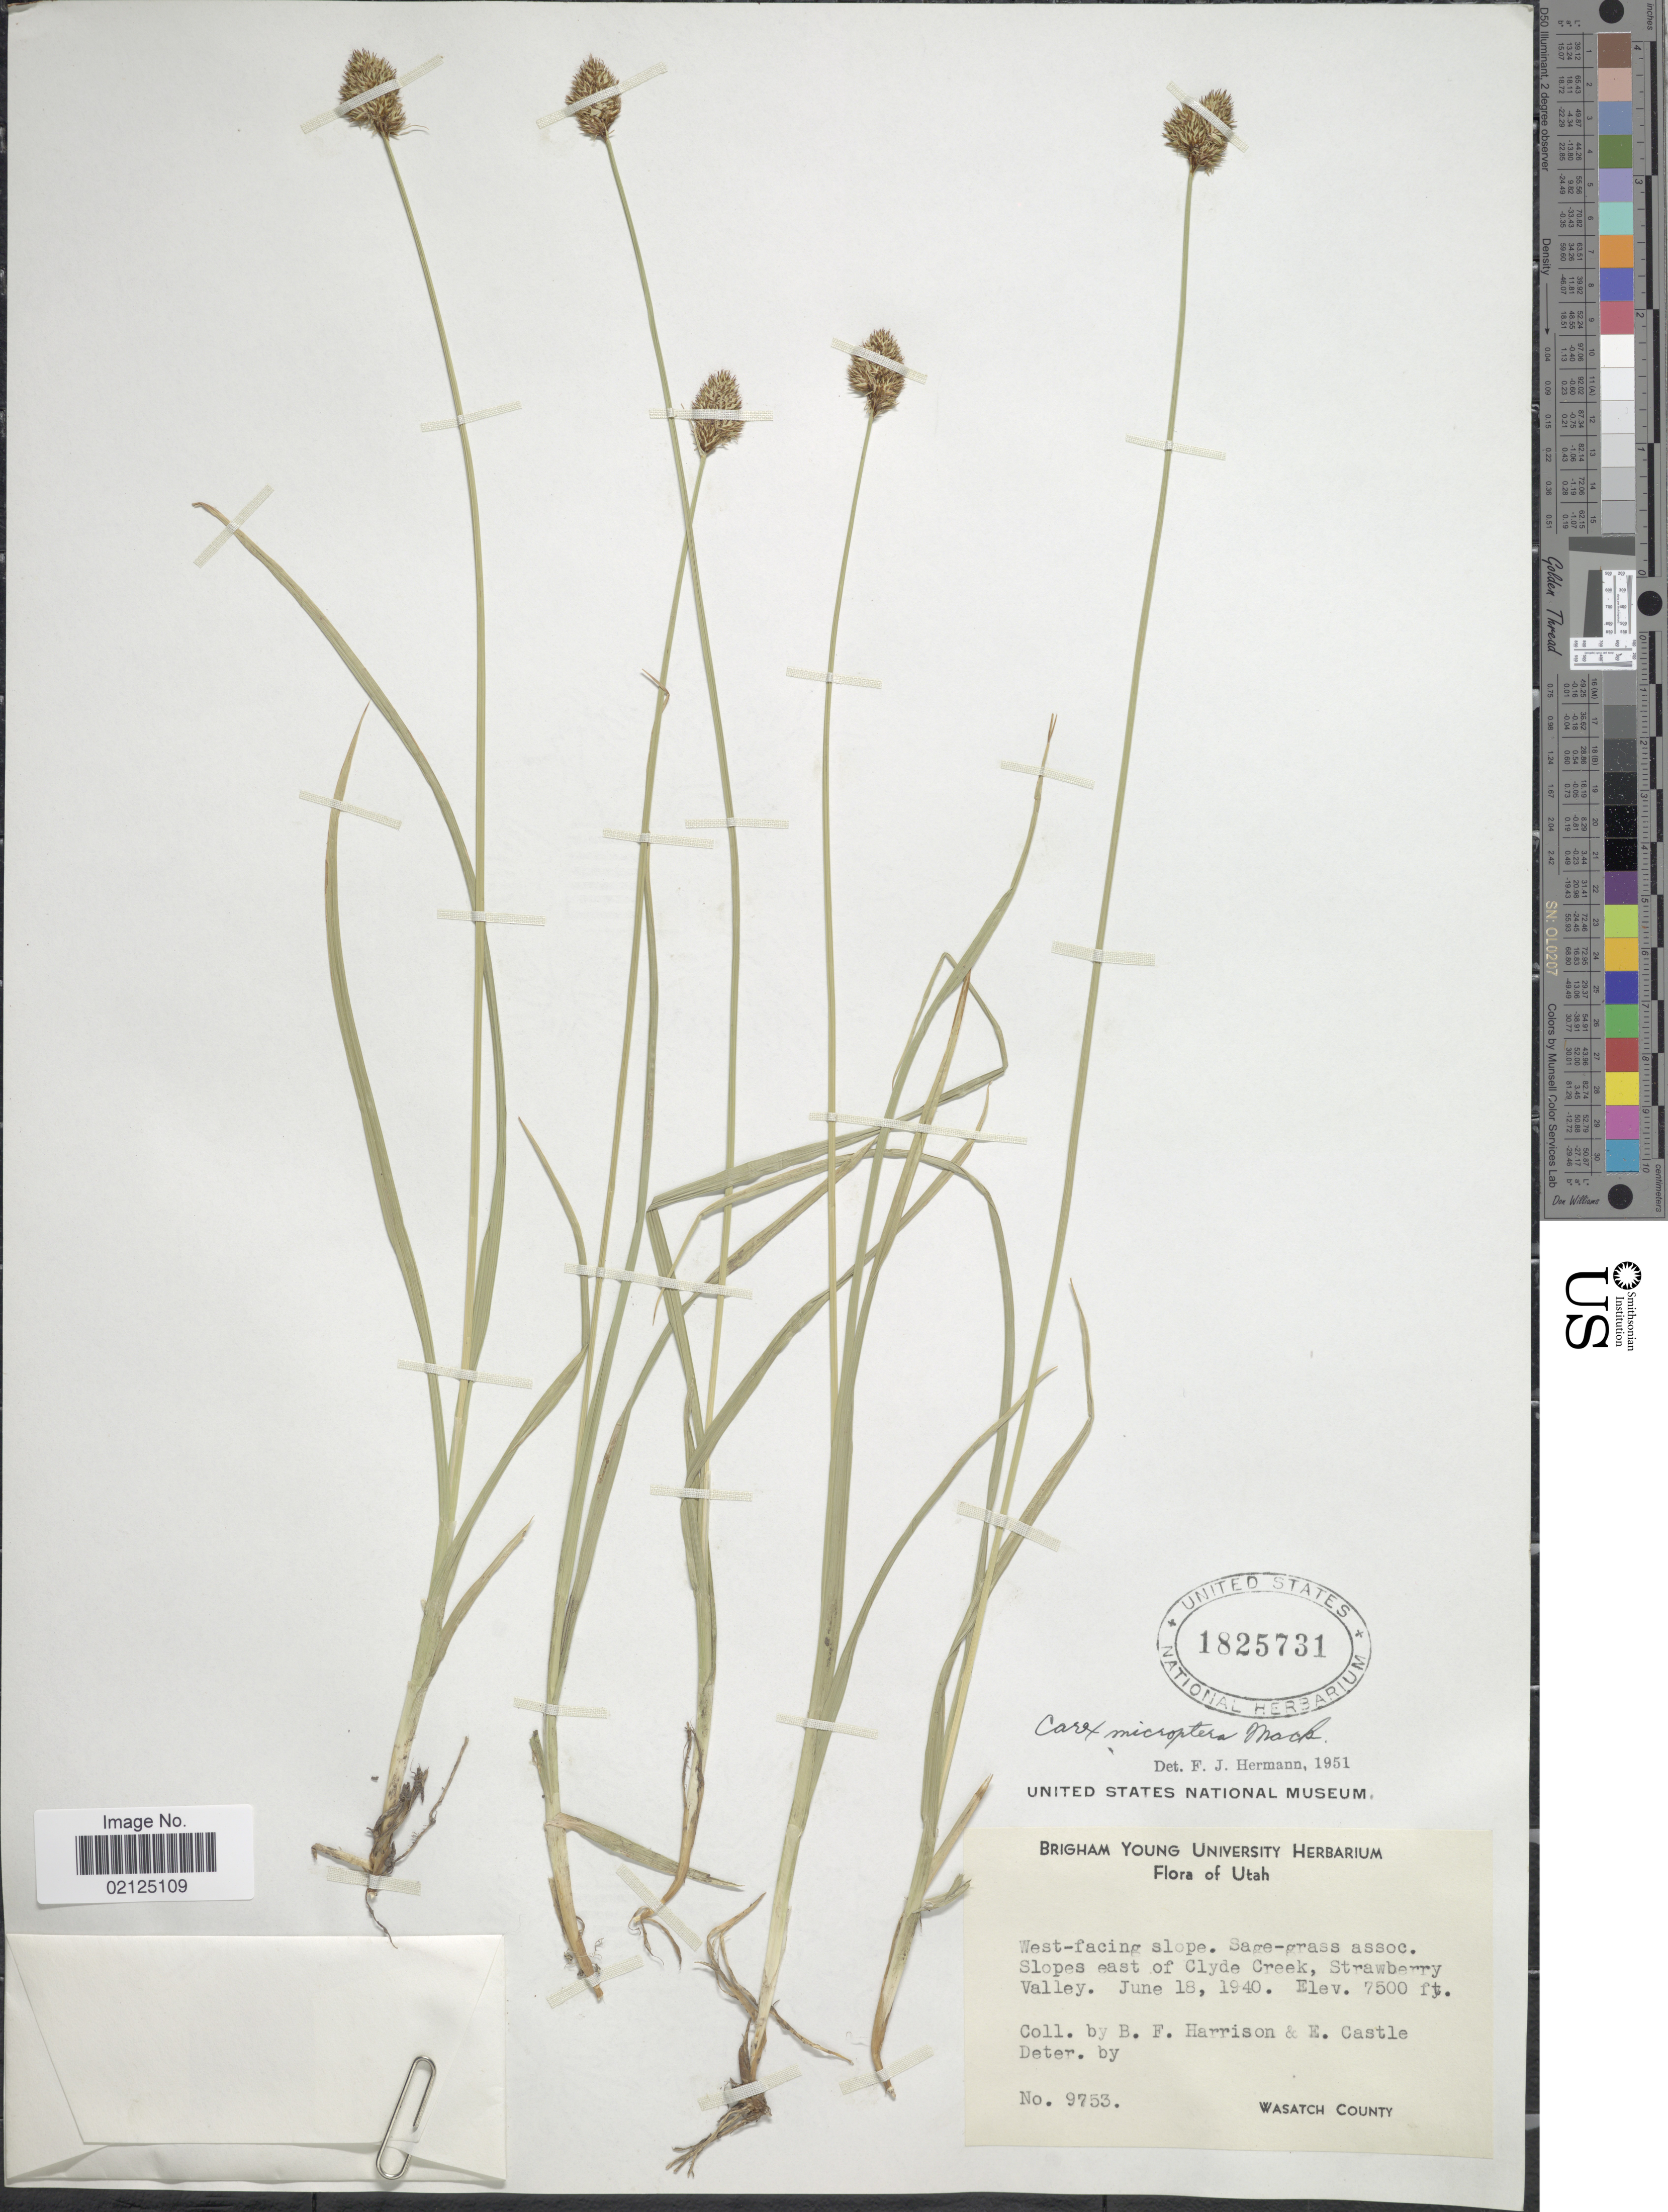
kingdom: Plantae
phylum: Tracheophyta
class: Liliopsida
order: Poales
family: Cyperaceae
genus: Carex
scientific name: Carex microptera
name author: Mack.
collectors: B. F. Harrison & E. Castle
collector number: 9753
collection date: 1940-06-18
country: United States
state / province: Utah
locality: West-facing slope. Sage-grass assoc. Slopes east of Clyde Creek, Strawberry Valley, Wasatch County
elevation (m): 2286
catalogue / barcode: US 1825731